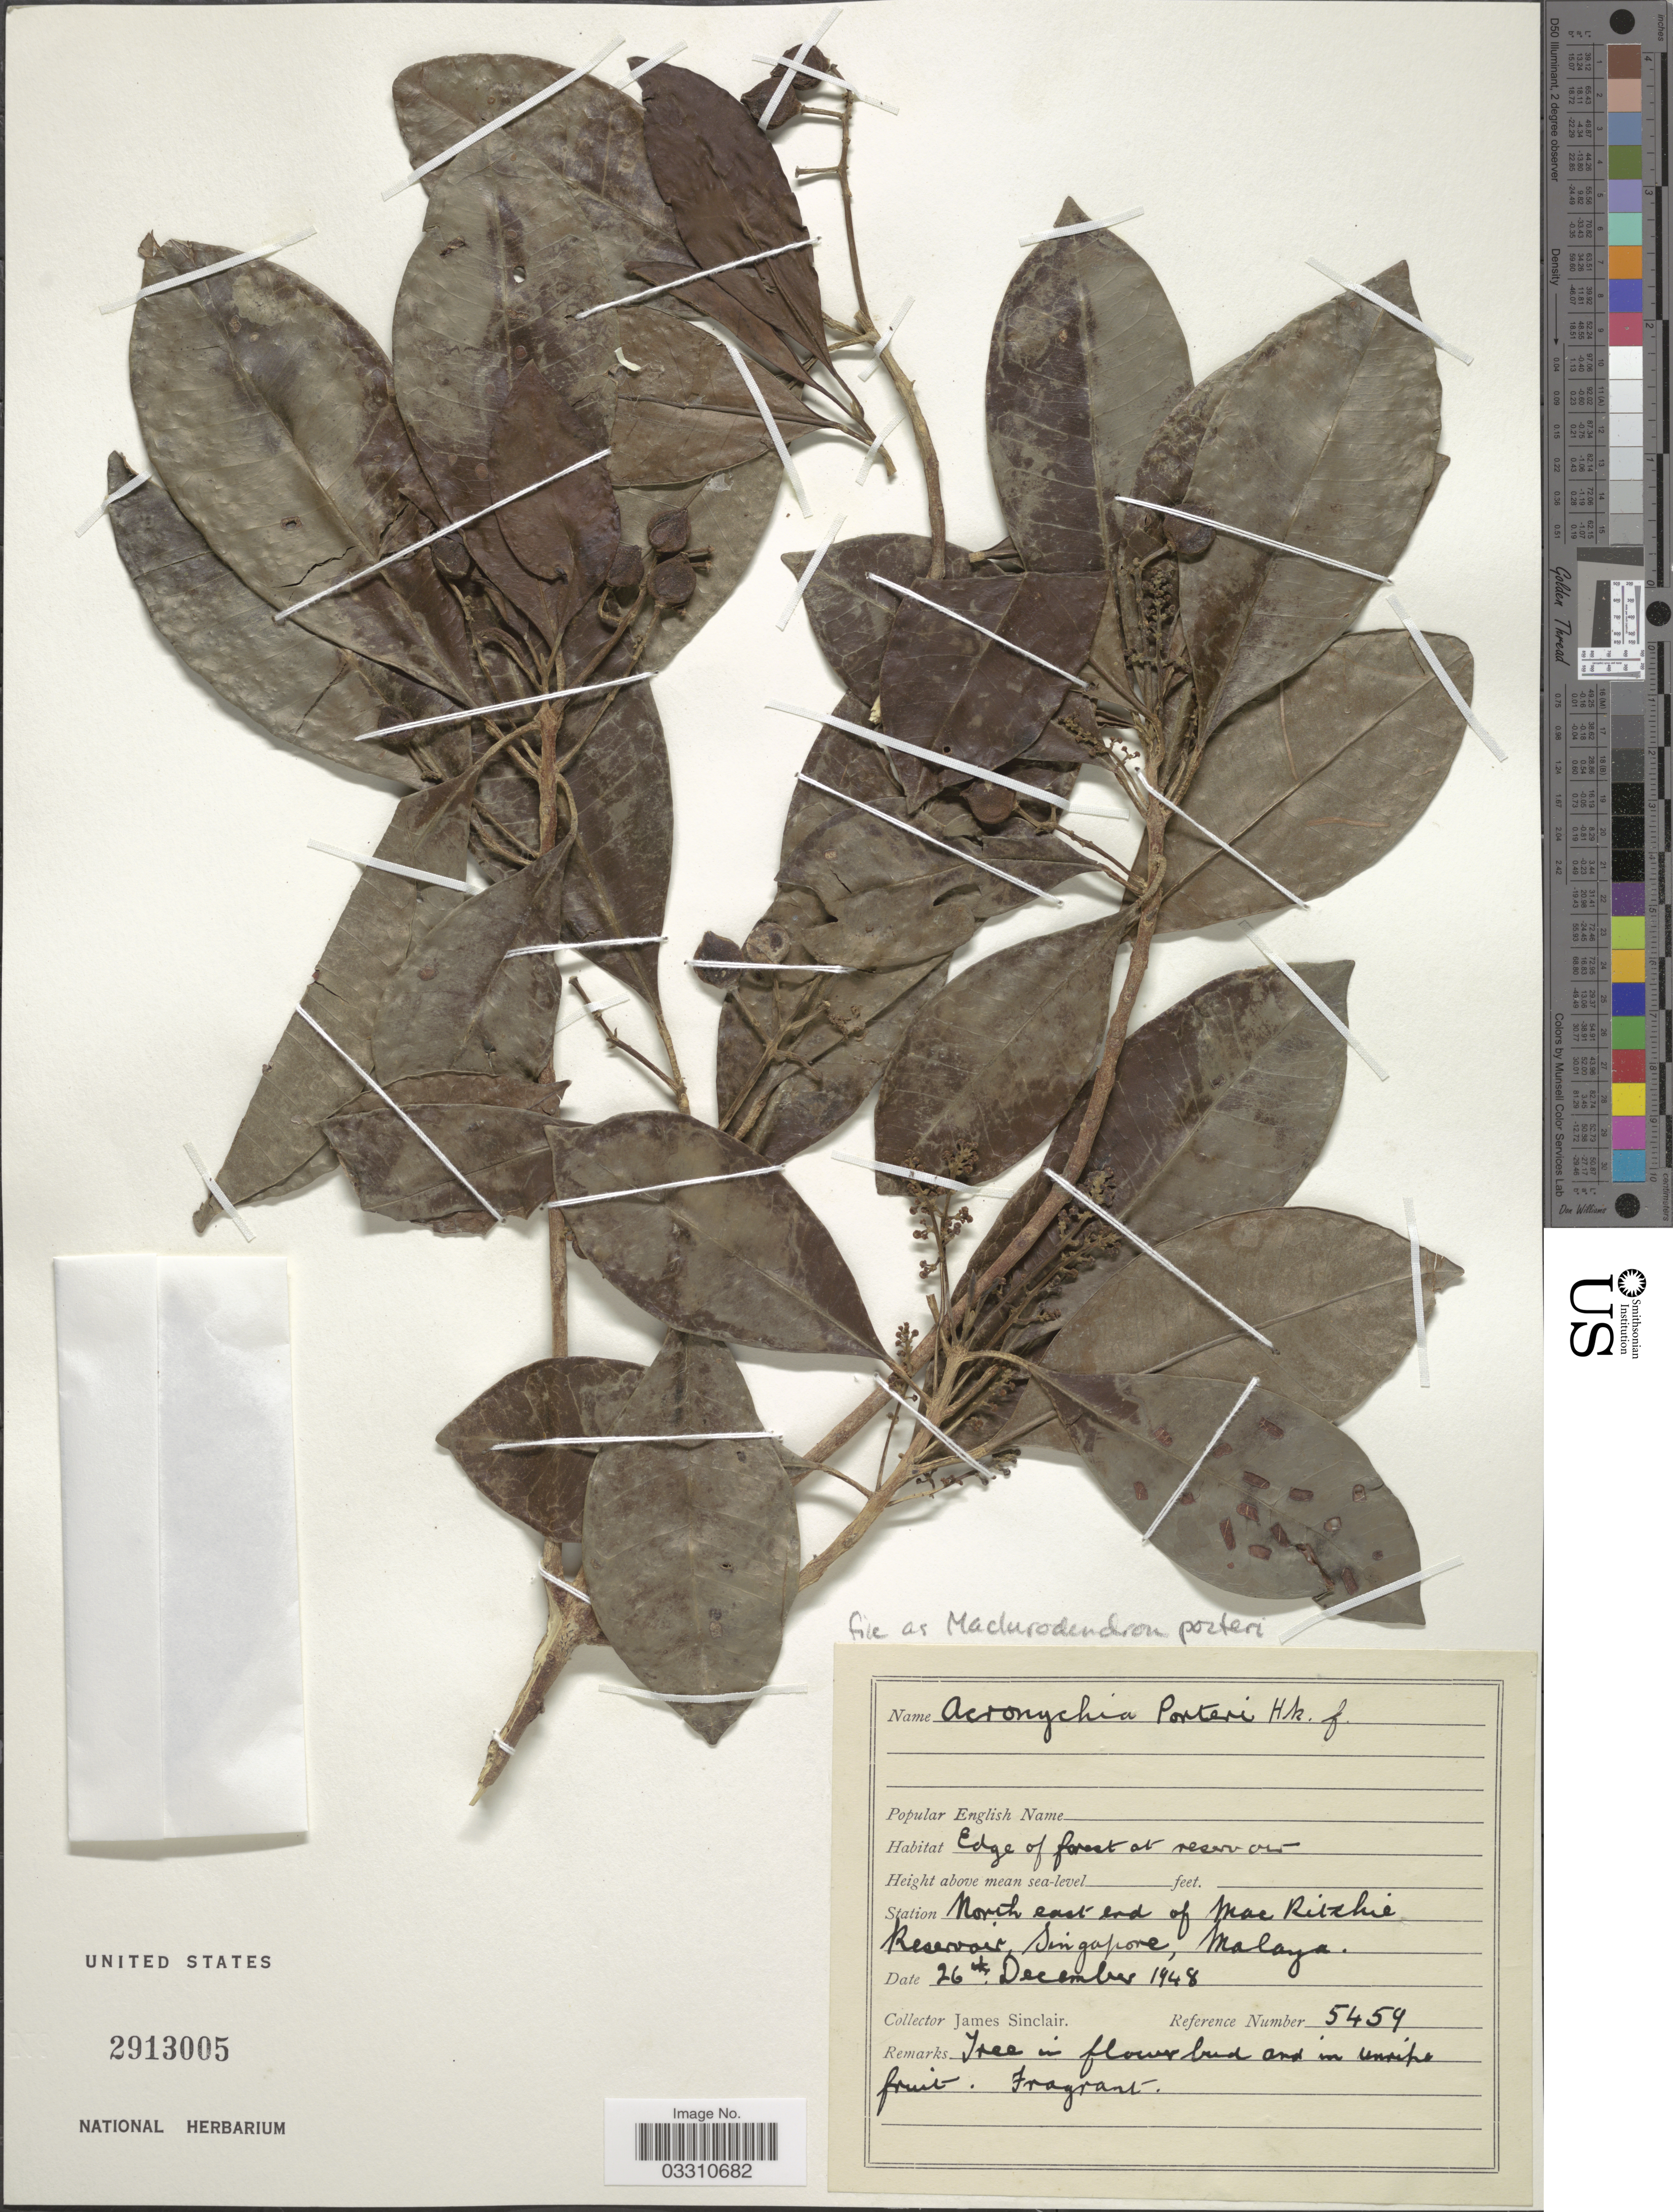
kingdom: Plantae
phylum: Tracheophyta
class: Magnoliopsida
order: Sapindales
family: Rutaceae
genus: Maclurodendron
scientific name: Maclurodendron porteri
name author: (Hook. f.) T.G. Hartley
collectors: J. Sinclair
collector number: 5459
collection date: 1948-12-26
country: Singapore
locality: North east end of Mac Ritchie Reservoir, Malaya.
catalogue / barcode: US 2913005